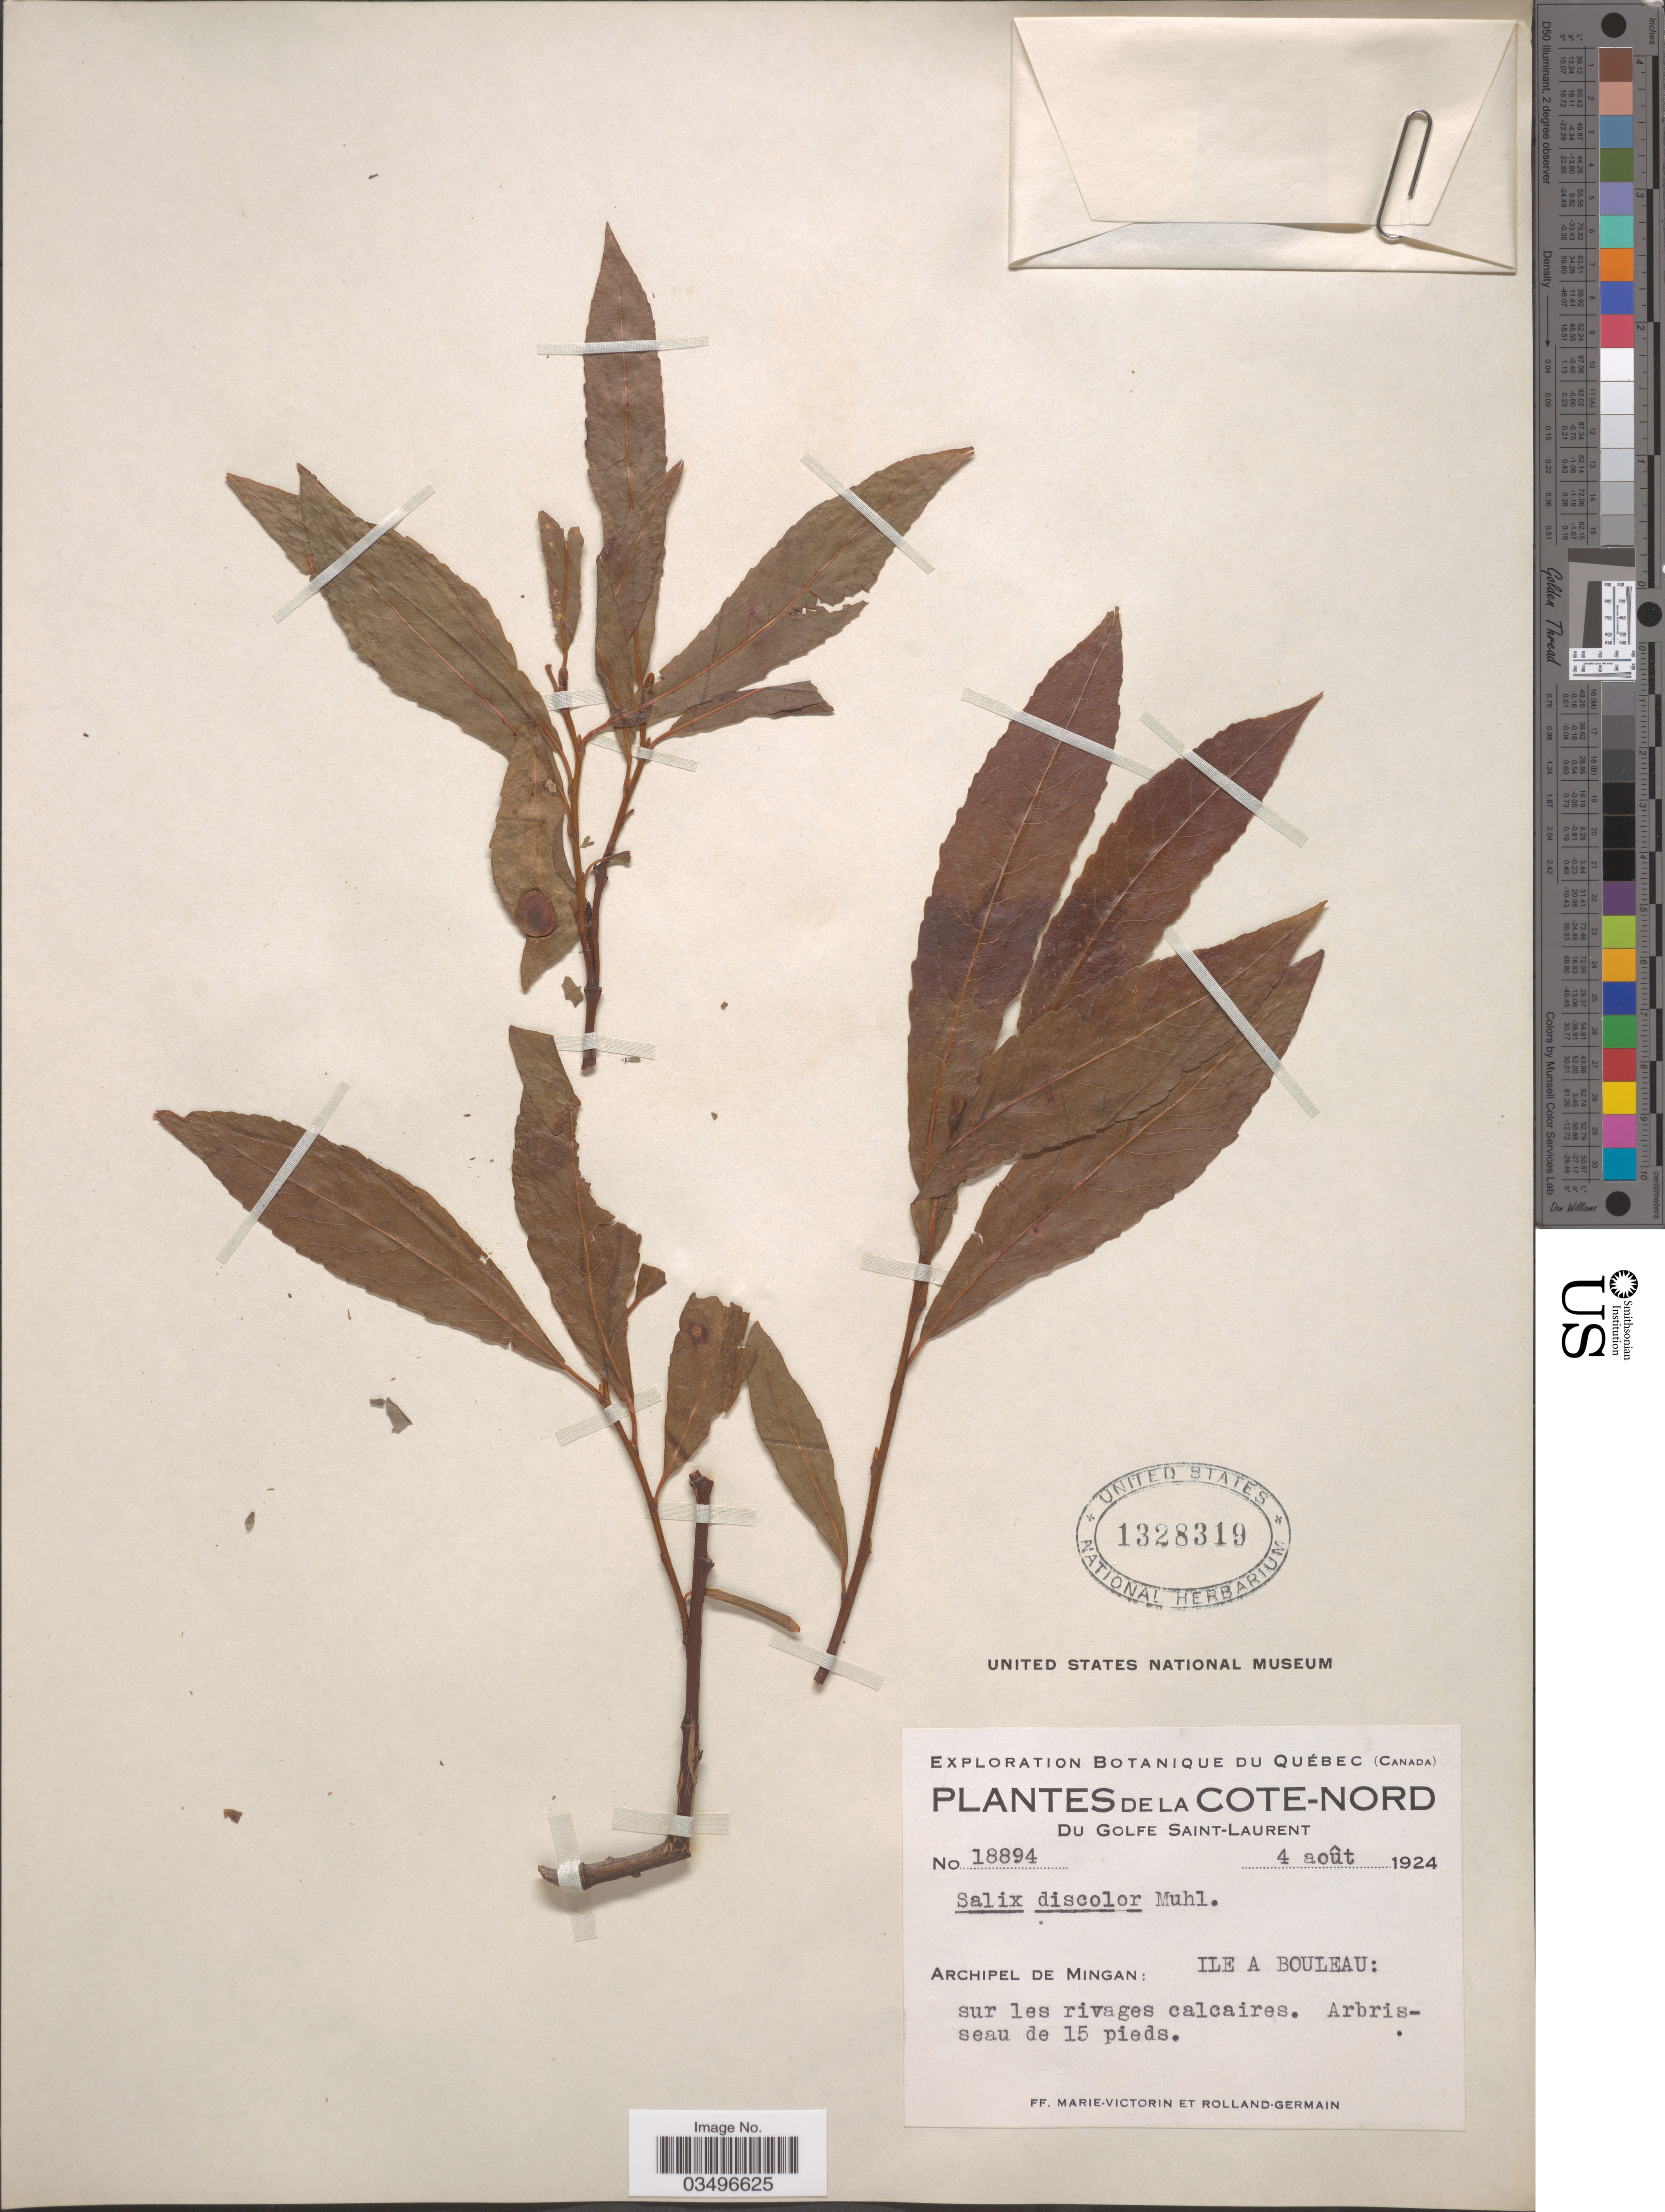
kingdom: Plantae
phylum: Tracheophyta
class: Magnoliopsida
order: Malpighiales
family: Salicaceae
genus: Salix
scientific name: Salix discolor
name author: Muhl.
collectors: F. Marie-Victorin & Rolland-Germain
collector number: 18894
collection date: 1924-08-04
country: Canada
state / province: Quebec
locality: De La Cote-Nord. Du Golfe Saint-Laurent. Archipel de Mingan: Ile a Bouleau: sur les rivages calcaires.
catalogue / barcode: US 1328319